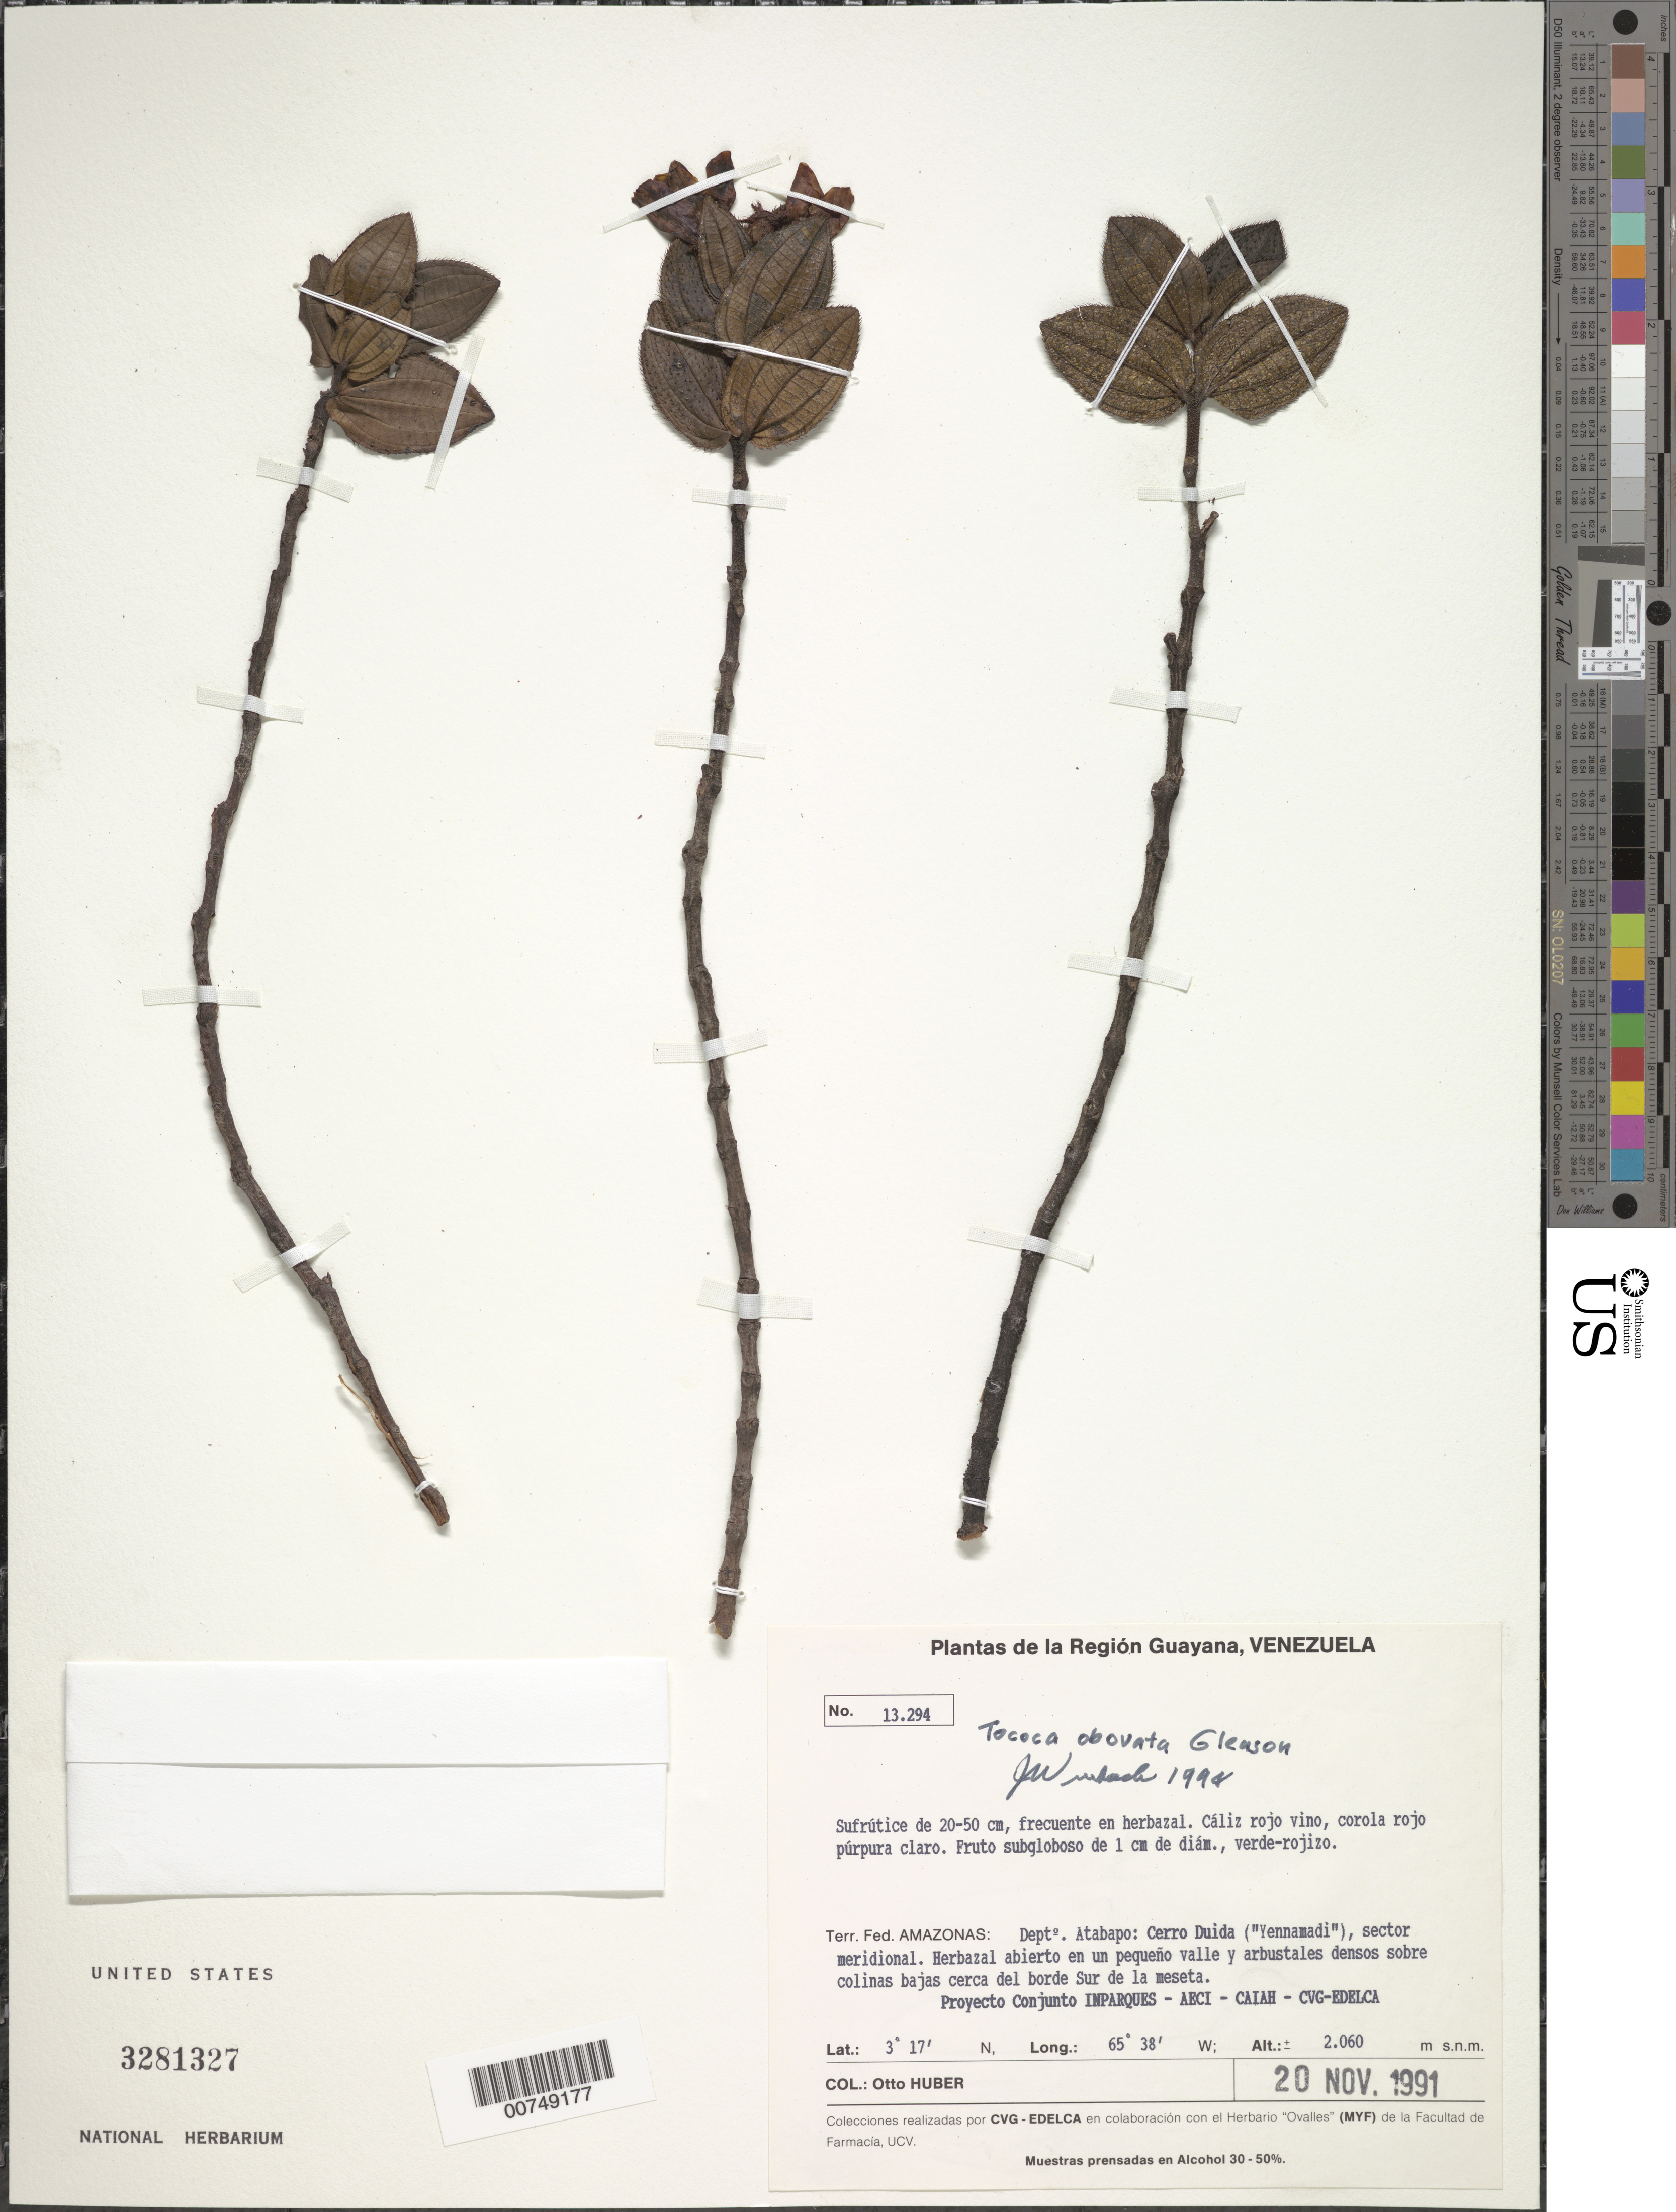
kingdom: Plantae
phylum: Tracheophyta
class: Magnoliopsida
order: Myrtales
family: Melastomataceae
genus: Tococa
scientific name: Tococa obovata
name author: Gleason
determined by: Wurdack, John J., (US), US (UNITED STATES)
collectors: O. Huber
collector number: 13294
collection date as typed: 20-Nov-91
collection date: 1991-11-20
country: Venezuela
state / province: Amazonas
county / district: Atabapo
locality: Cerro Duida ("Yennamadi"), sector meridional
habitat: Herbazal abierto en un pequeno valle y arbustales densos sobre colina bajas cerca dl bored del Sur de la meseta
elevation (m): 2060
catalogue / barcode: US 3281327